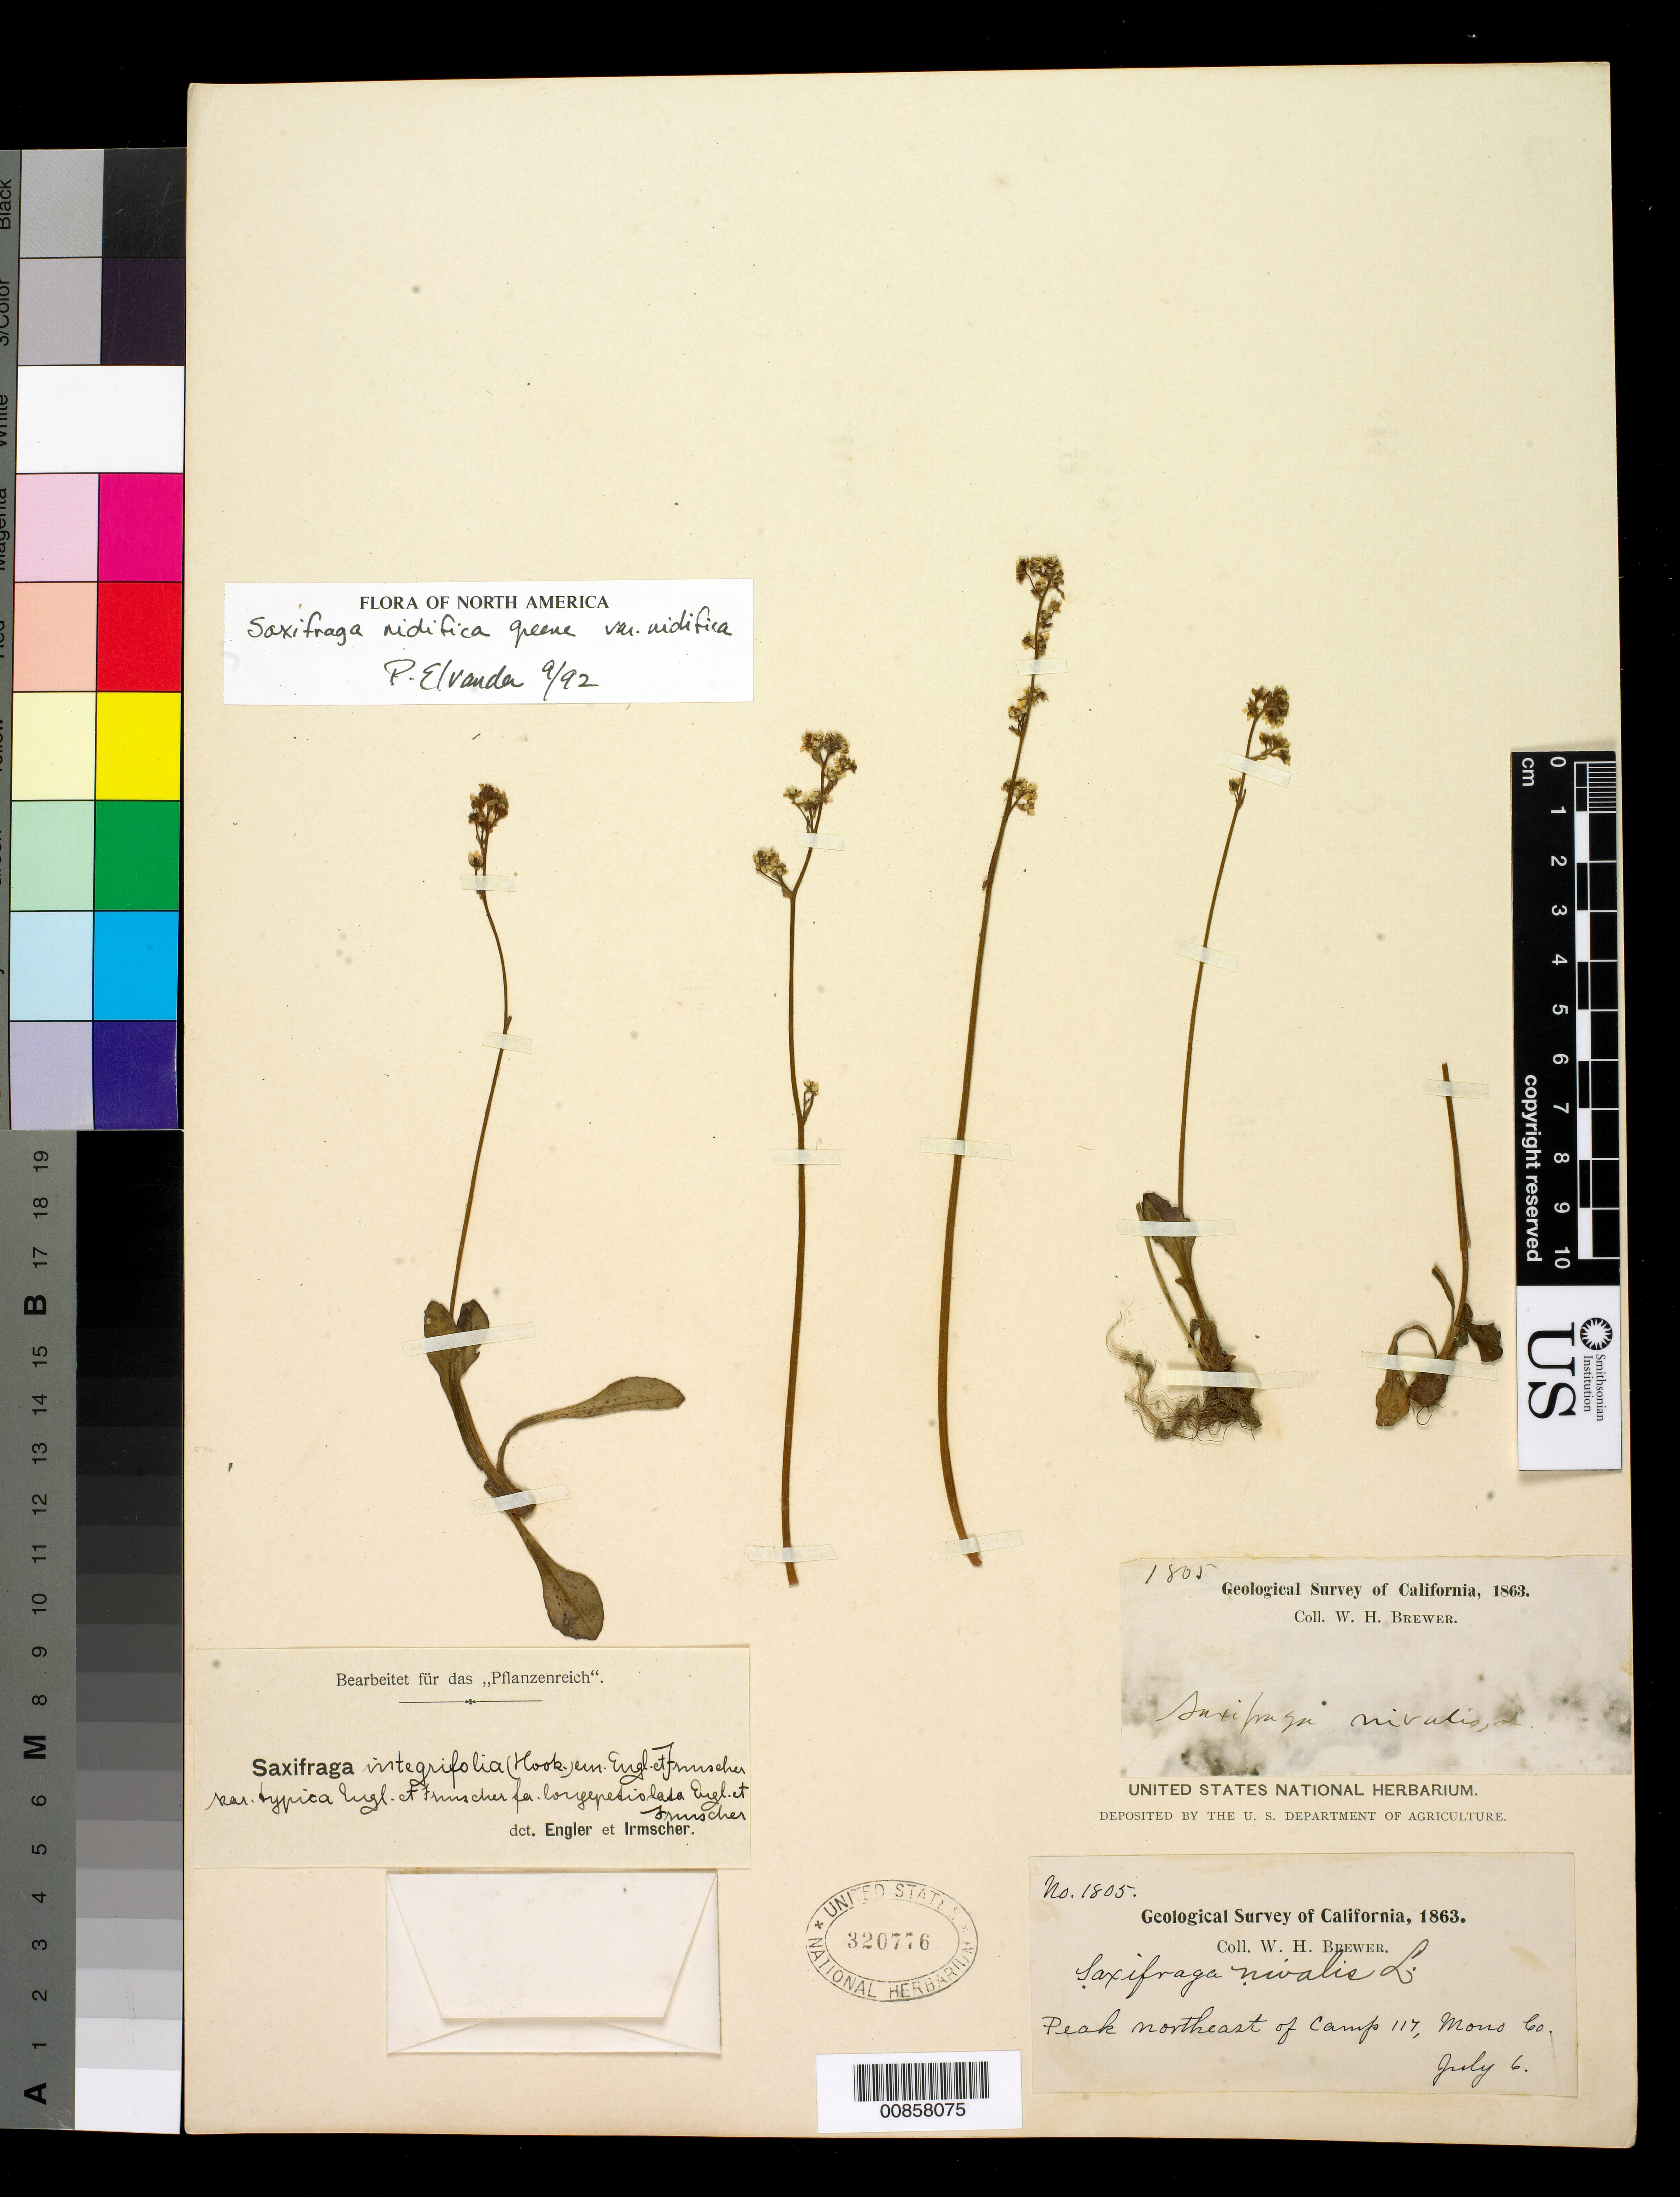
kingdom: Plantae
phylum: Tracheophyta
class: Magnoliopsida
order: Saxifragales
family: Saxifragaceae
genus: Micranthes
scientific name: Micranthes nidifica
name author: (Greene) Small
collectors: W. H. Brewer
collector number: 1805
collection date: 1863-07-06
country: United States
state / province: California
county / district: Mono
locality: Peak northeast of Camp 117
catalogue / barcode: US 320776